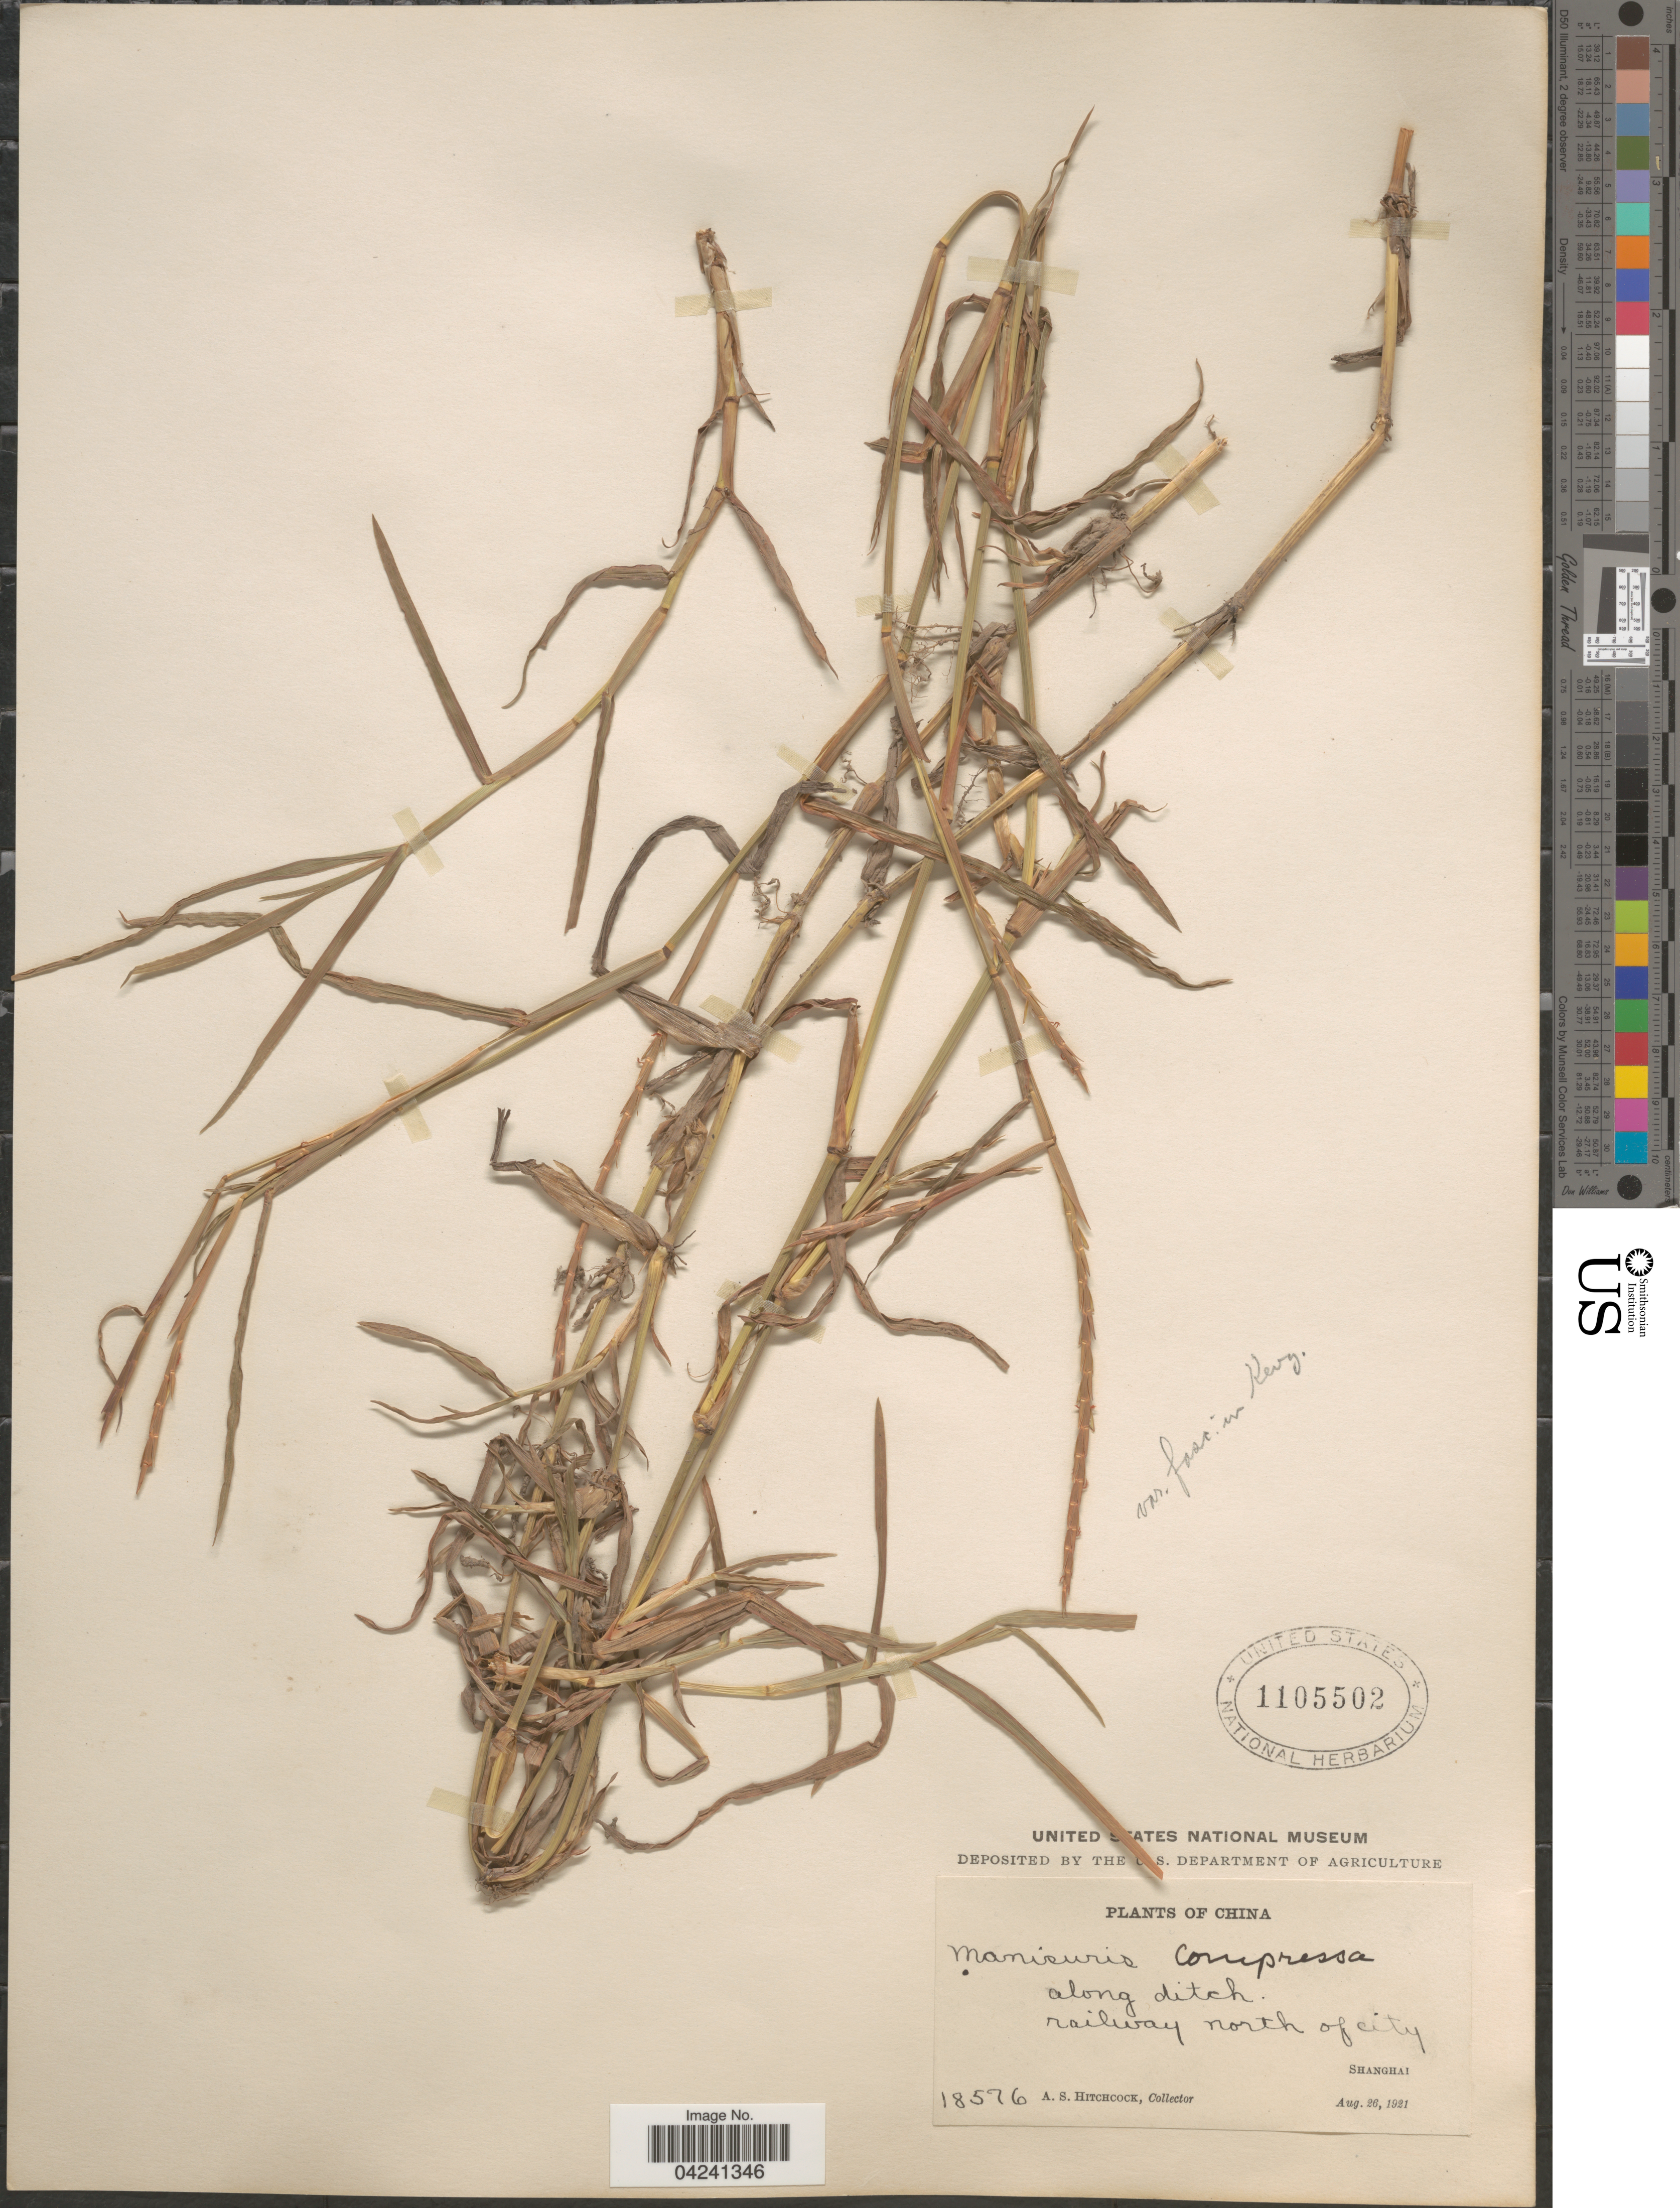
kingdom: Plantae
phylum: Tracheophyta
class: Liliopsida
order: Poales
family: Poaceae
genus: Hemarthria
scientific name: Hemarthria compressa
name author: (L.) R. Br.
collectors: A. S. Hitchcock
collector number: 18576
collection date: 1921-08-26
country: China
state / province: Shanghai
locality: Along ditch. Railway north of city. Shanghai.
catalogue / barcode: US 1105502